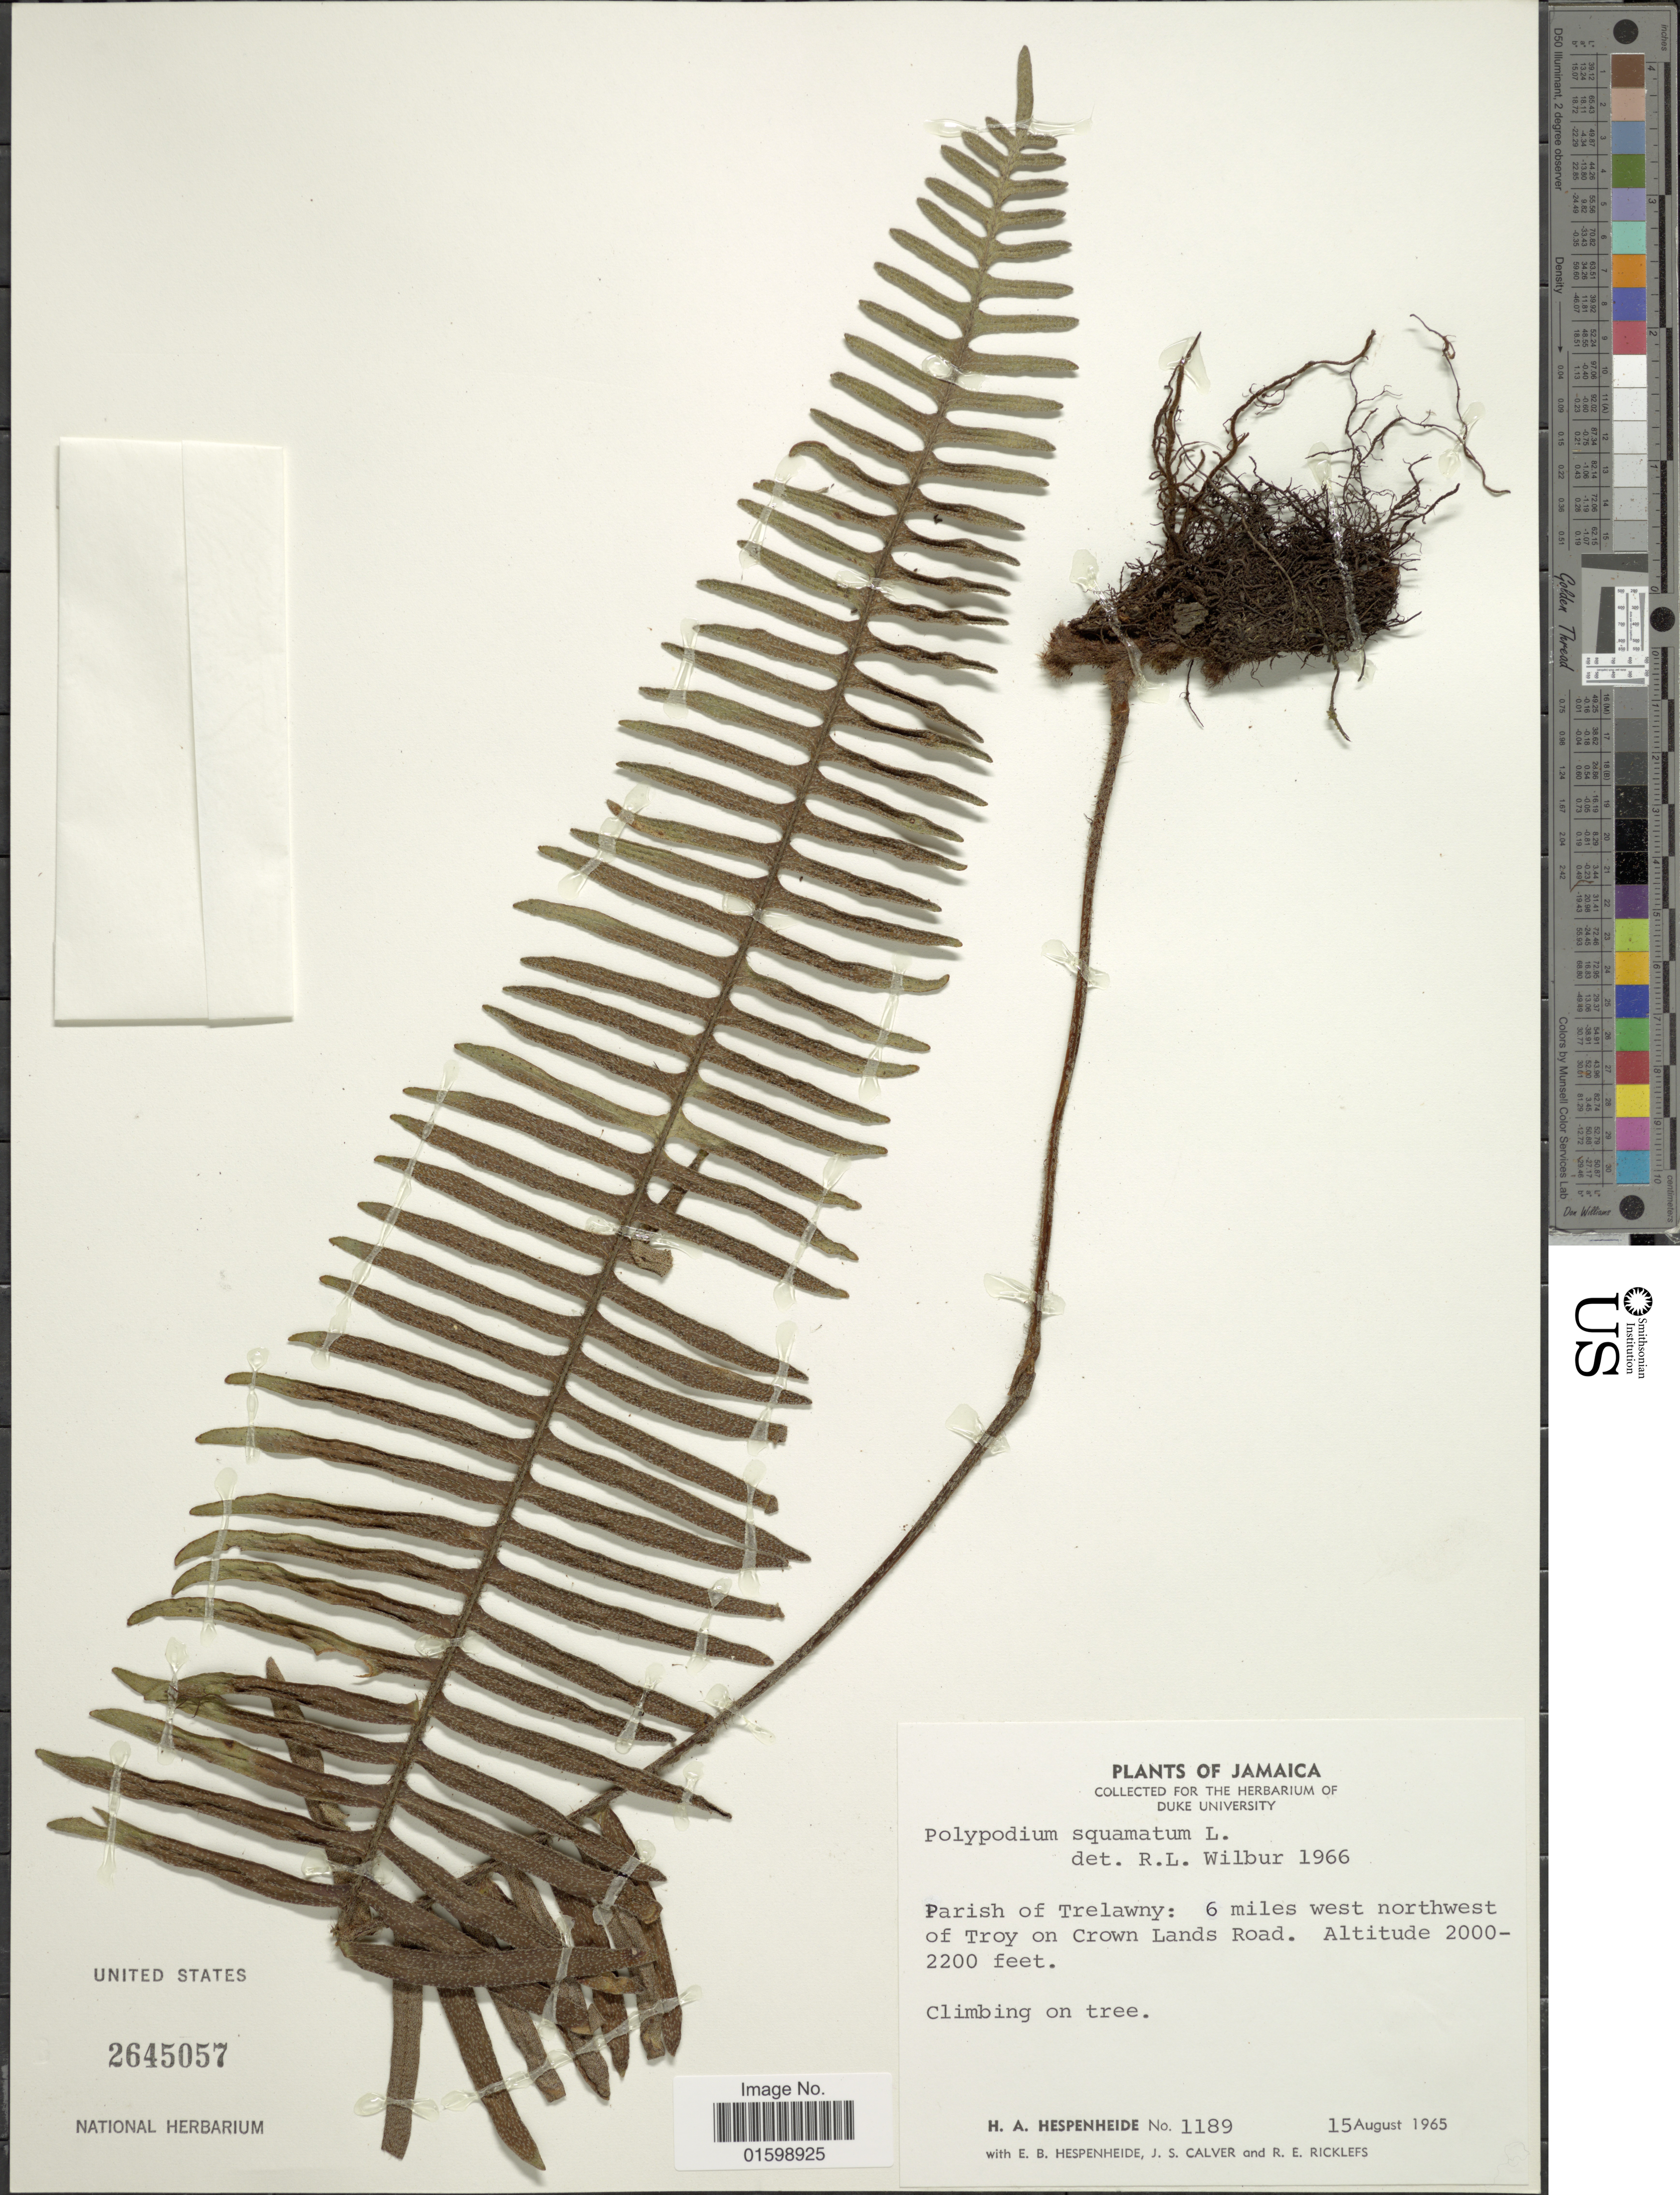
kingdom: Plantae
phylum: Tracheophyta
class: Polypodiopsida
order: Polypodiales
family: Polypodiaceae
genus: Pleopeltis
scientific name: Pleopeltis squamata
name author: (L.) J. Sm.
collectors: H. A. Hespenheide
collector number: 1189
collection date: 1965-08-15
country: Jamaica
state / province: Trelawny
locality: Parish of Trelawny: 6 miles west northwest of Troy on Crown Lands Road, climbing on tree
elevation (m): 610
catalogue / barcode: US 2645057